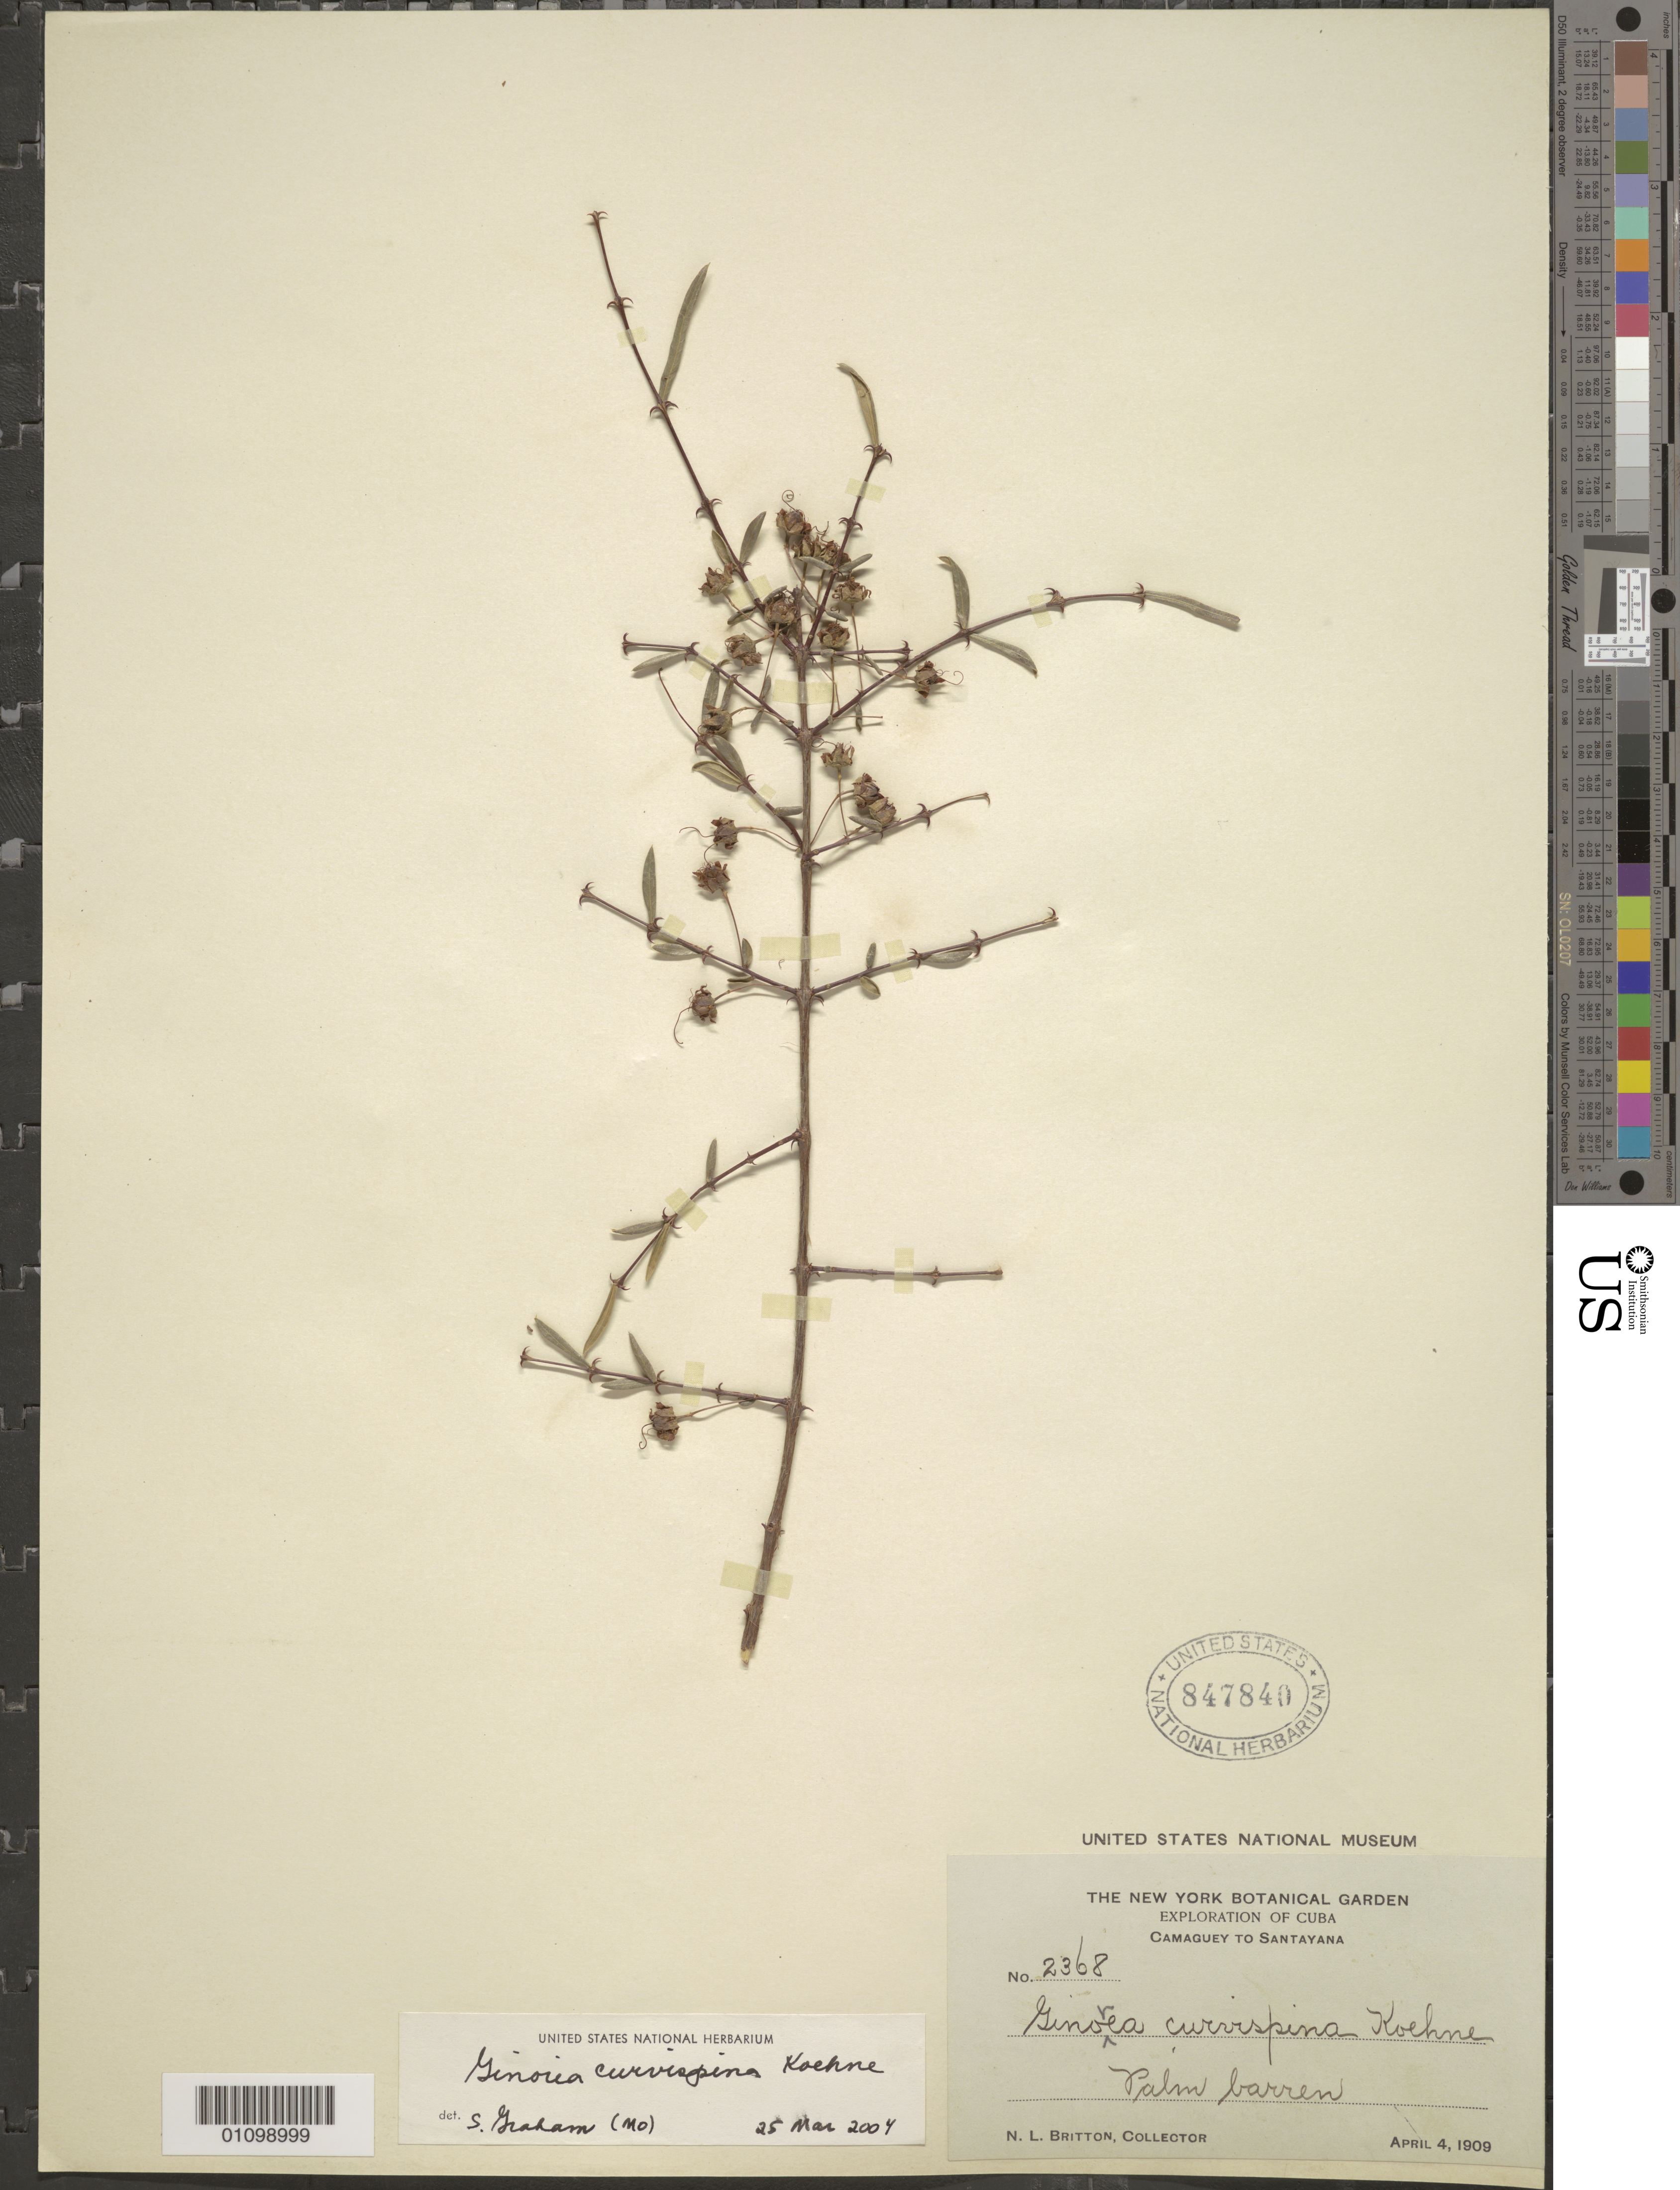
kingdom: Plantae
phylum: Tracheophyta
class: Magnoliopsida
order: Myrtales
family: Lythraceae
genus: Ginoria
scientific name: Ginoria curvispina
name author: Koehne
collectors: N. Britton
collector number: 2368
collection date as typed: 04 Apr 1909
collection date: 1909-04-04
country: Cuba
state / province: Camagüey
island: Cuba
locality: Camaguey to Santayana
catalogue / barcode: US 847840